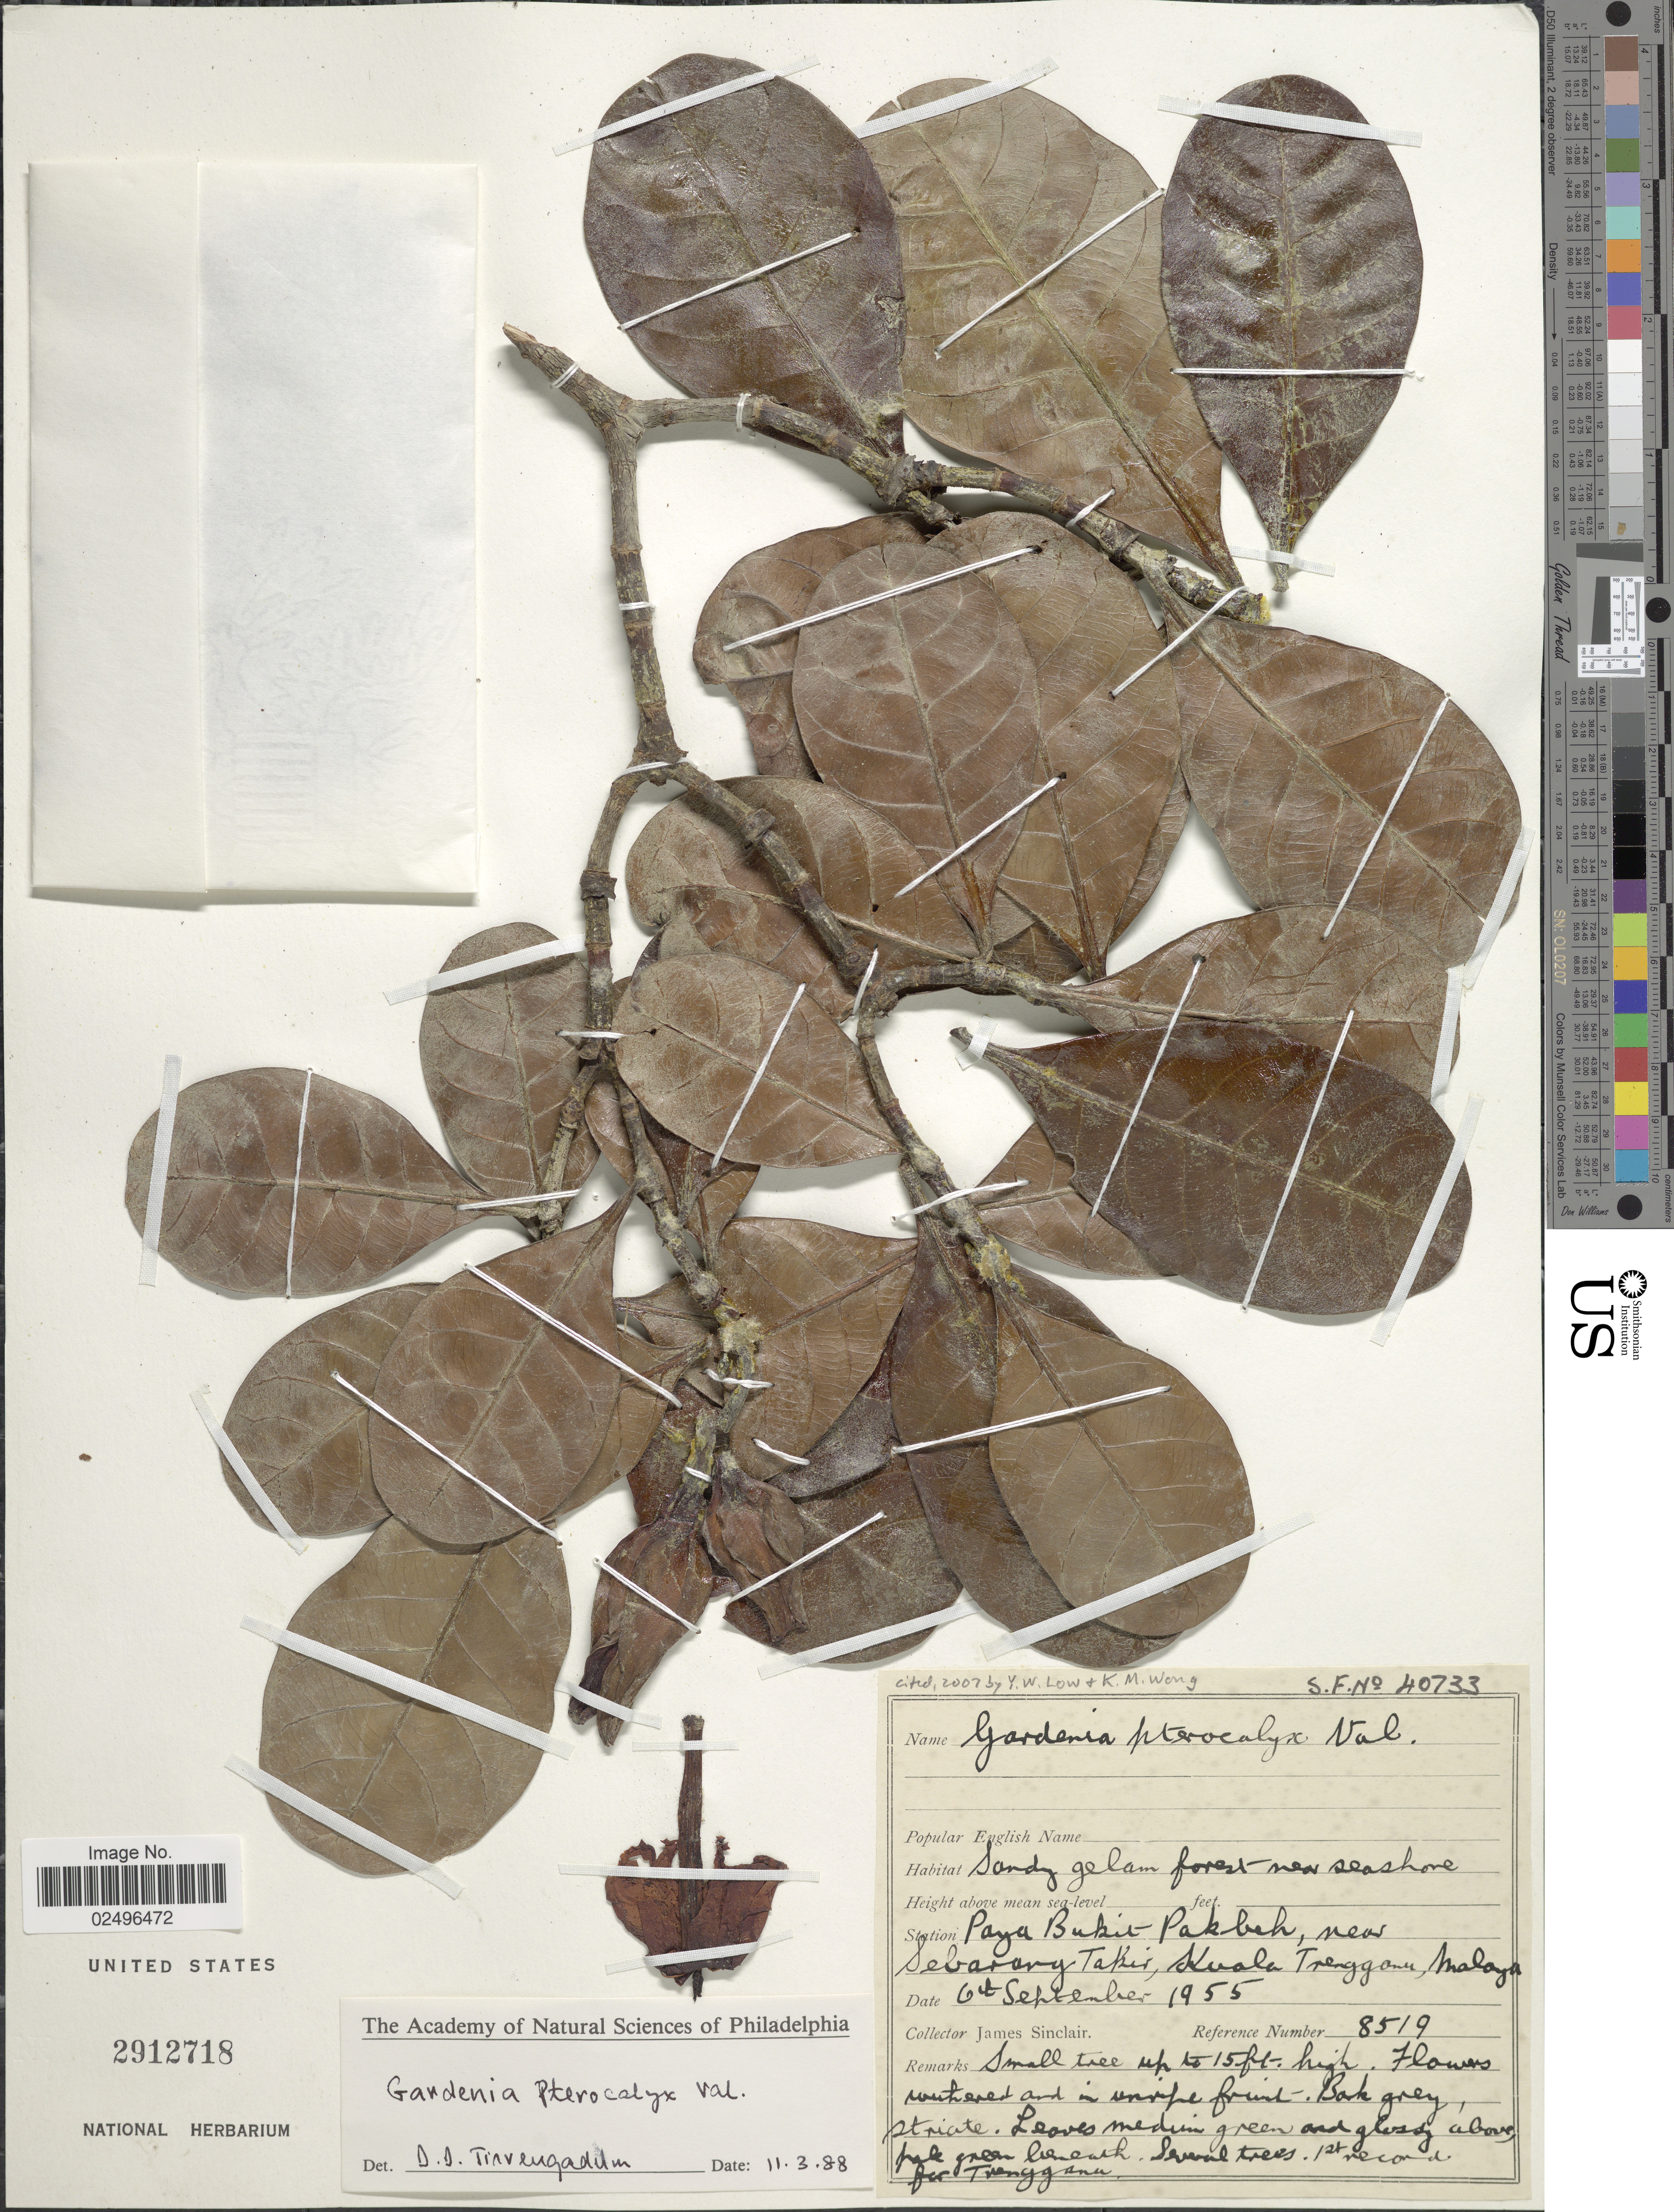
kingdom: Plantae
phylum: Tracheophyta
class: Magnoliopsida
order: Gentianales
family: Rubiaceae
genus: Gardenia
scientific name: Gardenia pterocalyx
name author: Valeton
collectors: J. Sinclair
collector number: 8519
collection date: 1955-09-06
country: Malaysia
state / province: Terengganu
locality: Paya Bukit Pakbeh, near Sebarary Takir, Kuala, Trengganu,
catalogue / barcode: US 2912718